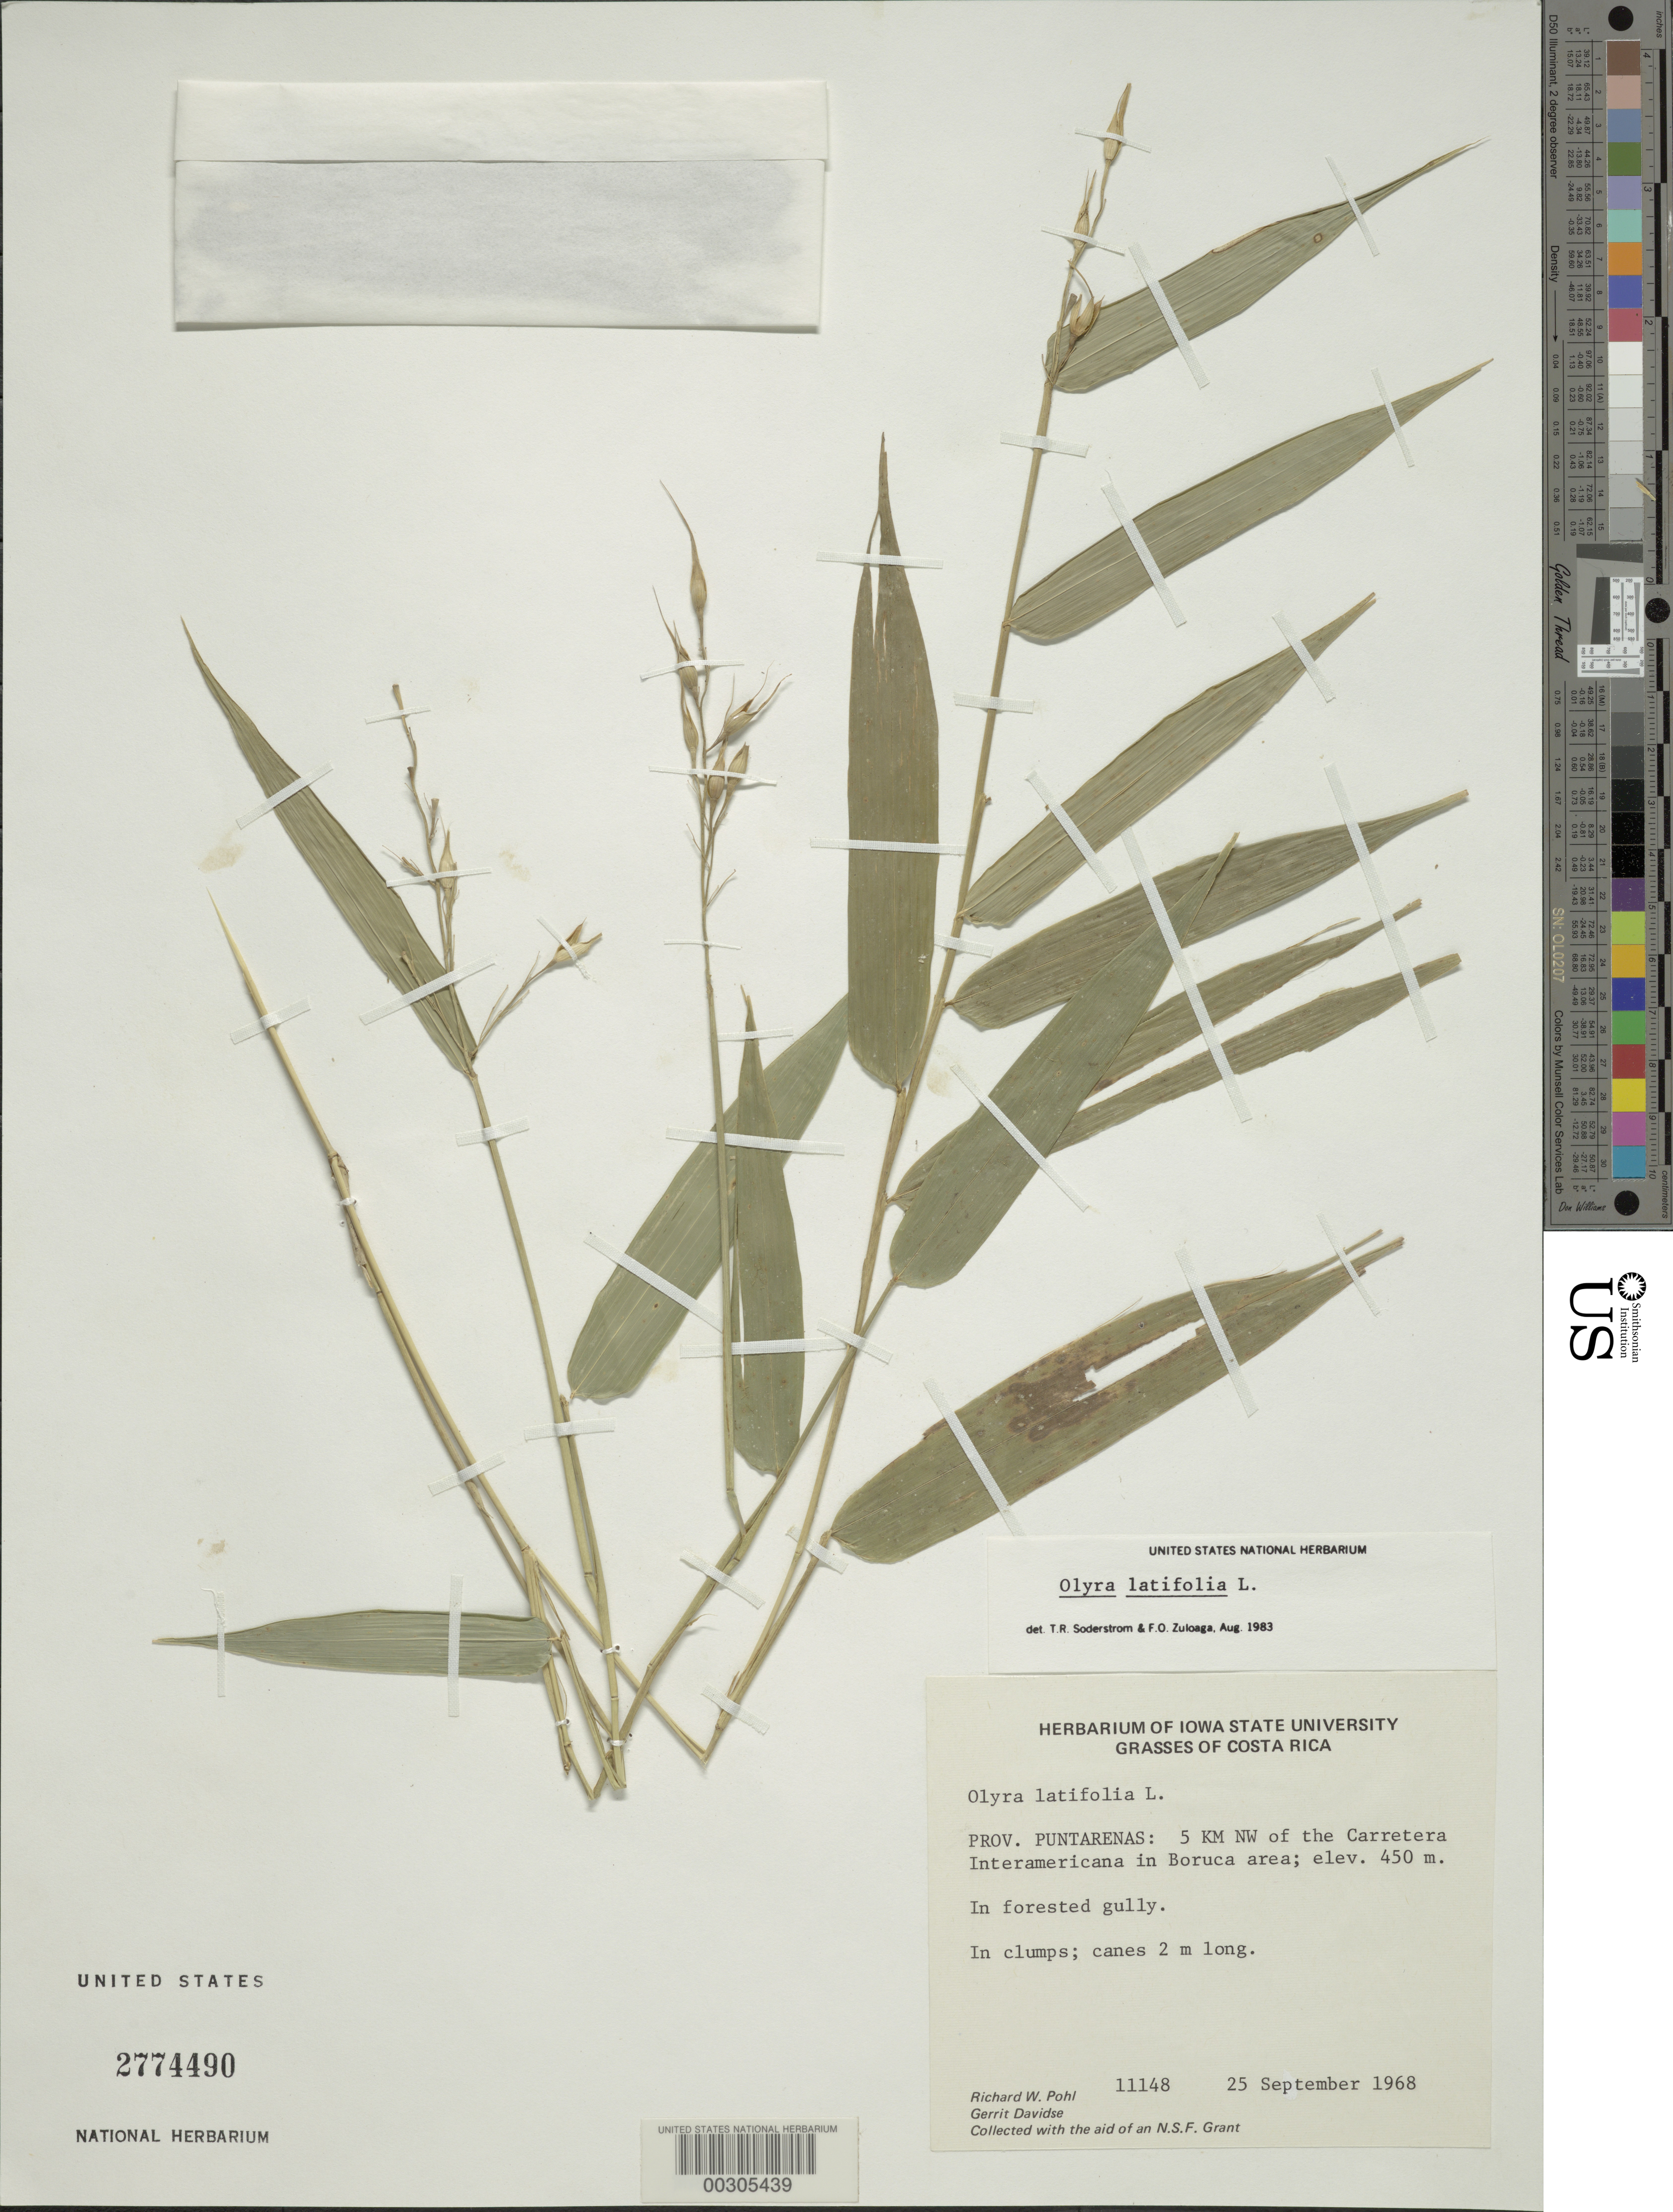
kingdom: Plantae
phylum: Tracheophyta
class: Liliopsida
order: Poales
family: Poaceae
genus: Olyra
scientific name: Olyra latifolia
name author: L.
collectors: R. W. Pohl & G. Davidse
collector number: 11148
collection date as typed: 25 Sep 1968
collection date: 1968-09-25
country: Costa Rica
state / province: Puntarenas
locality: Carretera interamericana, boruca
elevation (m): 450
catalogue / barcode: US 2774490